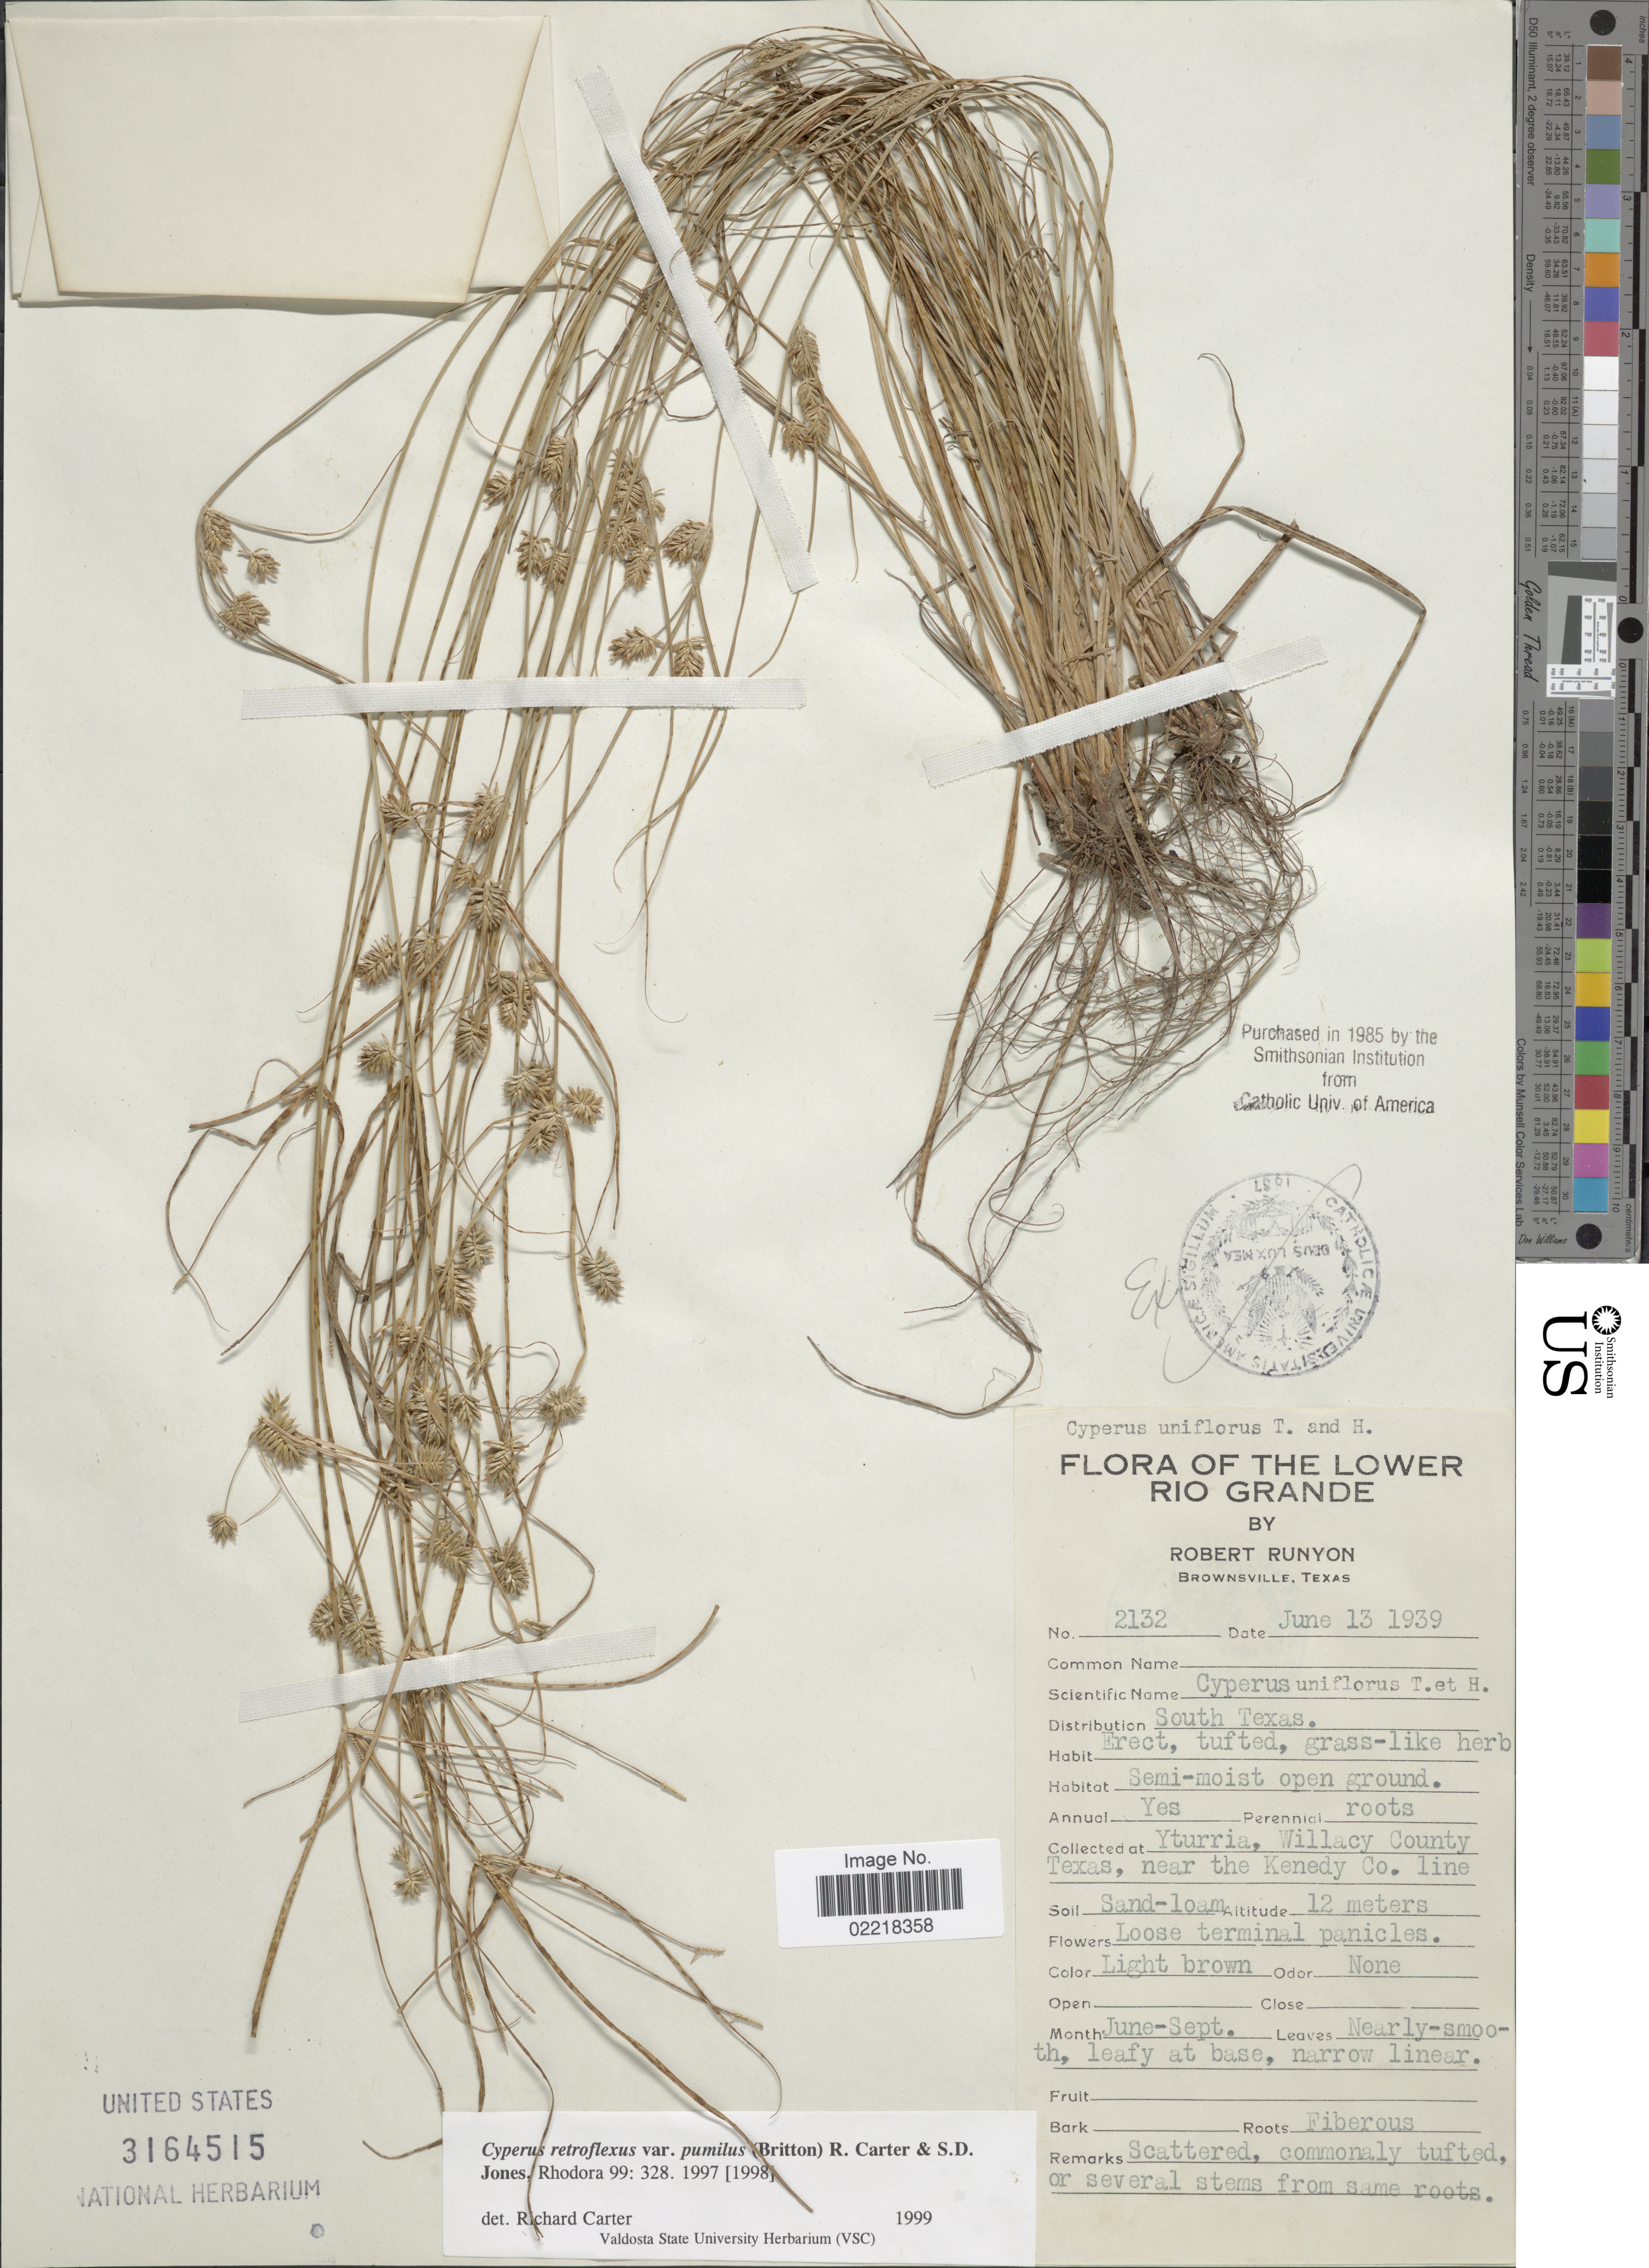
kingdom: Plantae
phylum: Tracheophyta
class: Liliopsida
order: Poales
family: Cyperaceae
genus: Cyperus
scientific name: Cyperus retroflexus var. pumilus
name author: (Britton) R. Carter & S.D. Jones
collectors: R. Runyon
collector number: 2132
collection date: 1939-06-13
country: United States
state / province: Texas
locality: Lower Rio Grande, Yturria, Willacy County, near the Kennedy Co line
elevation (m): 12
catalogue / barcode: US 3164515